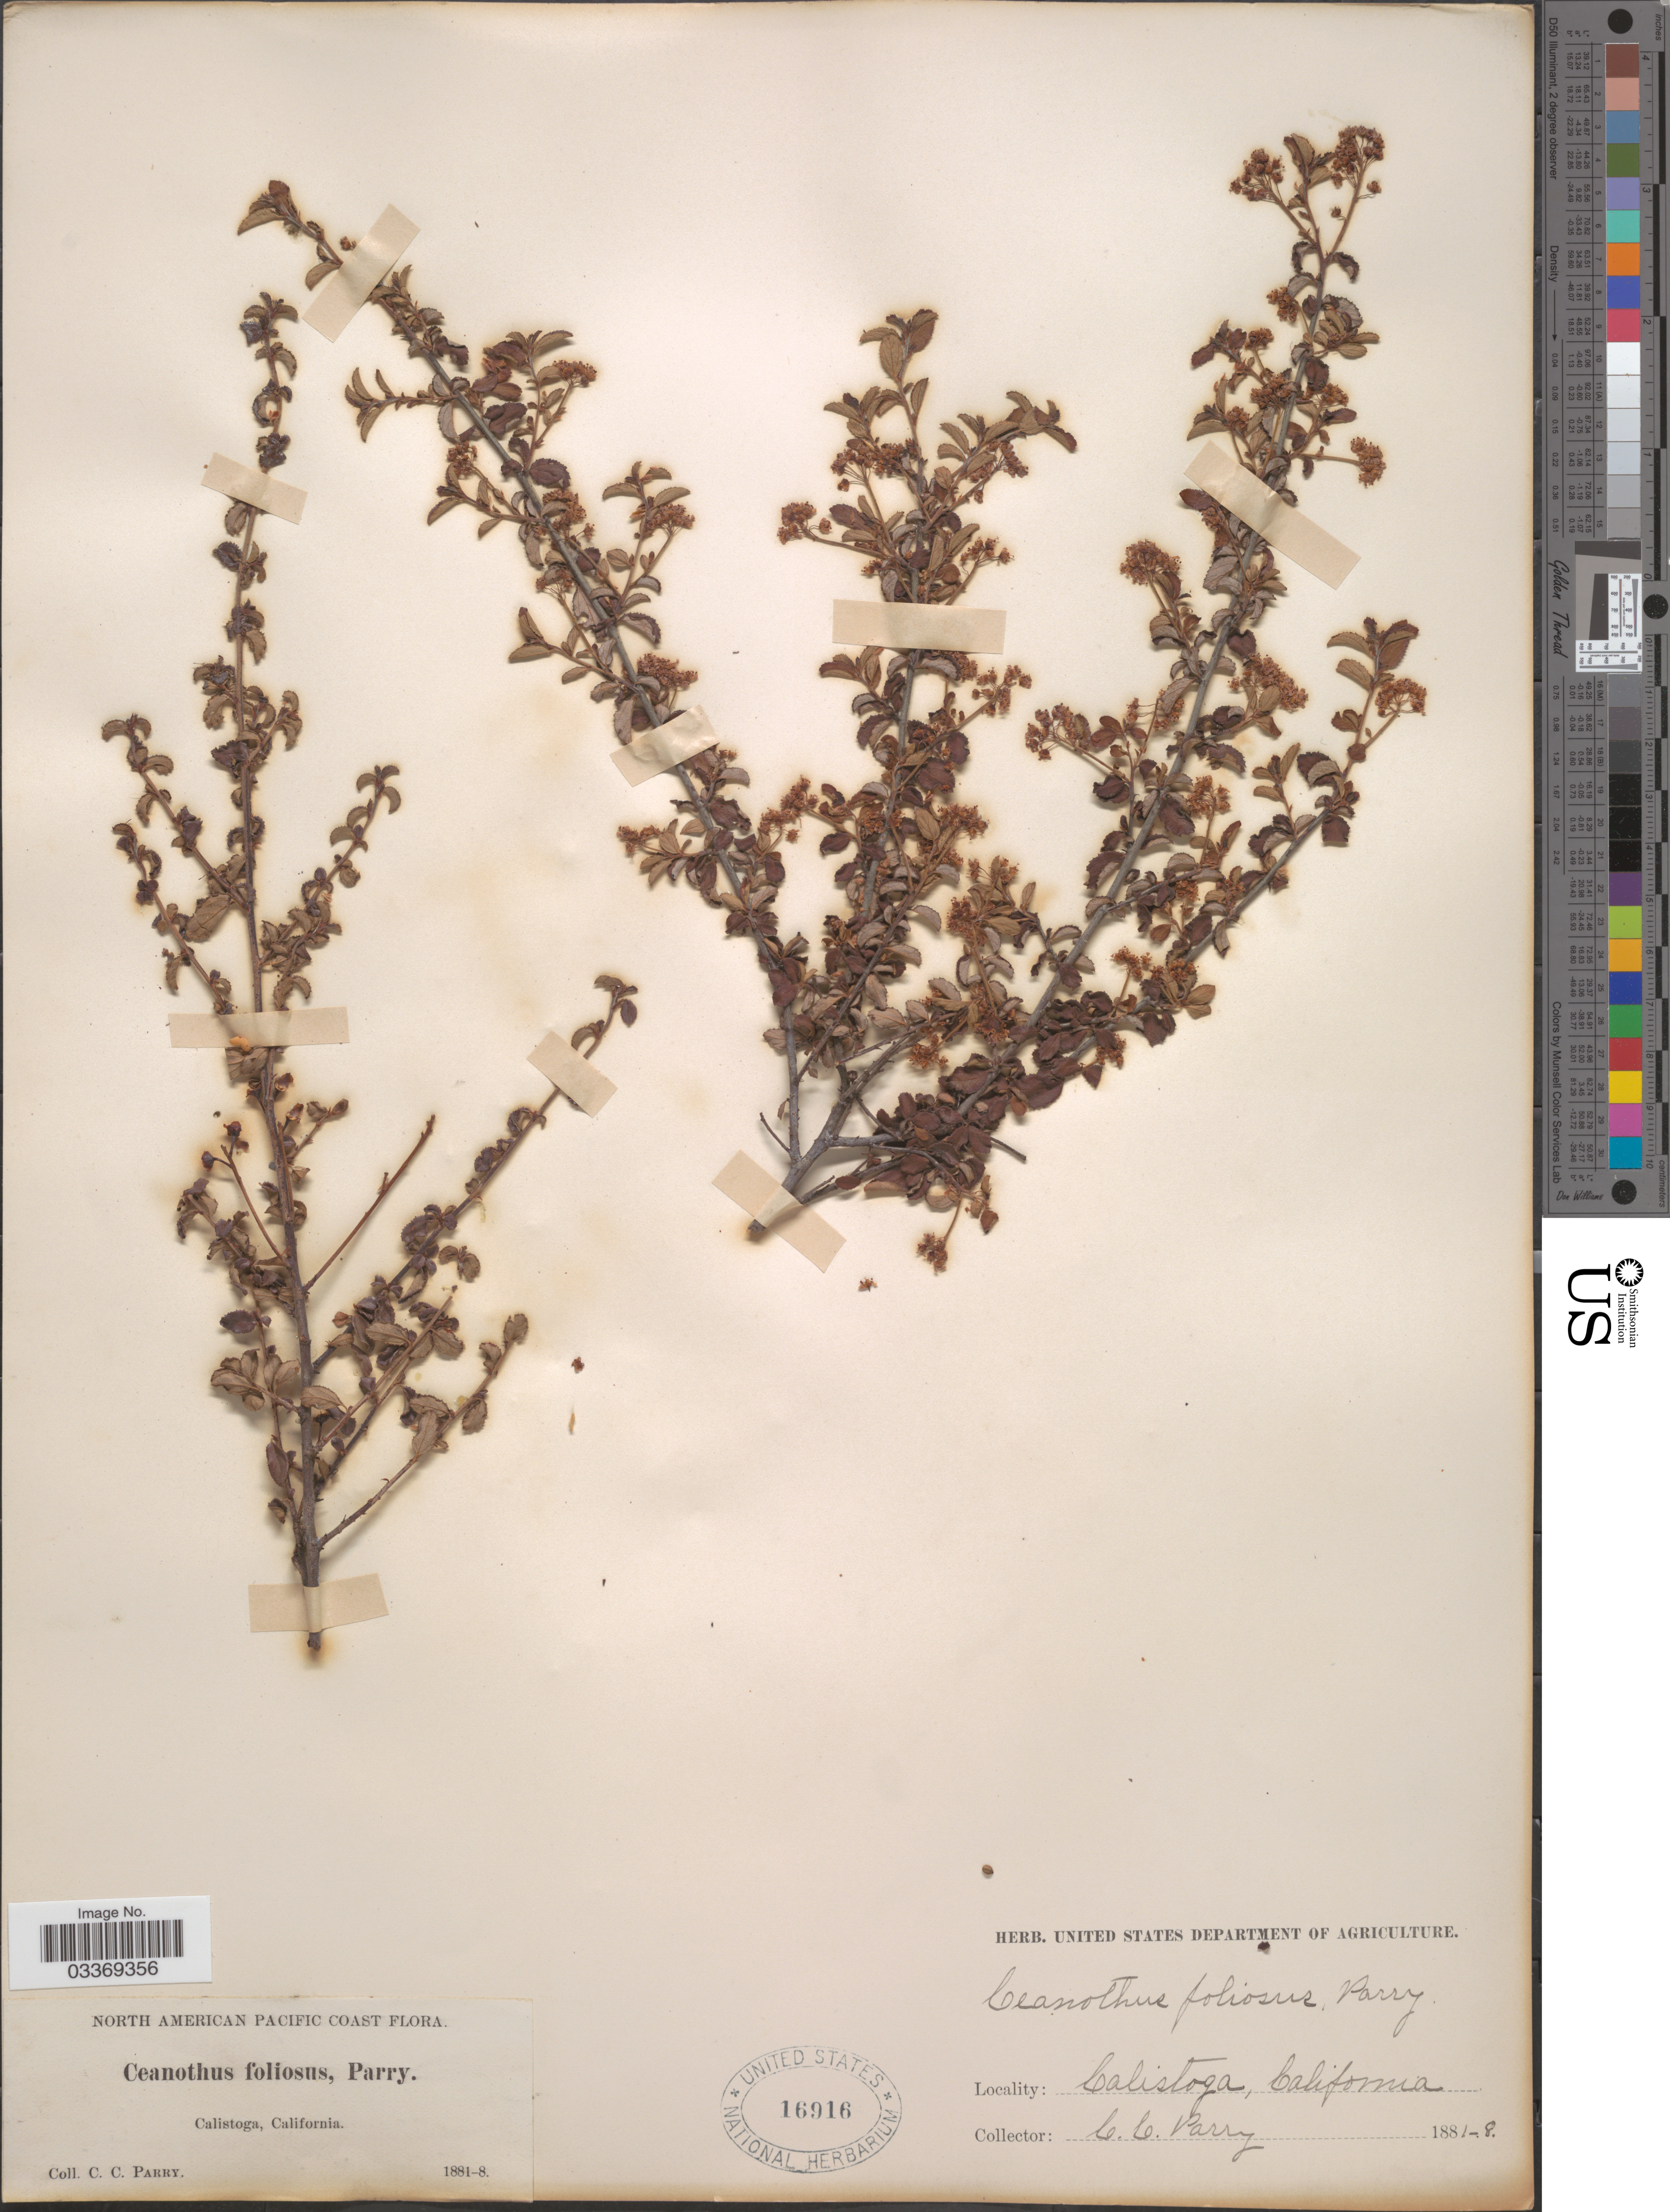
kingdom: Plantae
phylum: Tracheophyta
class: Magnoliopsida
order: Rosales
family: Rhamnaceae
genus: Ceanothus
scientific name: Ceanothus foliosus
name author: Parry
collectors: C. C. Parry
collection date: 1881/1888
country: United States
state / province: California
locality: North American Pacific Coast. Calistoga.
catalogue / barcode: US 16916